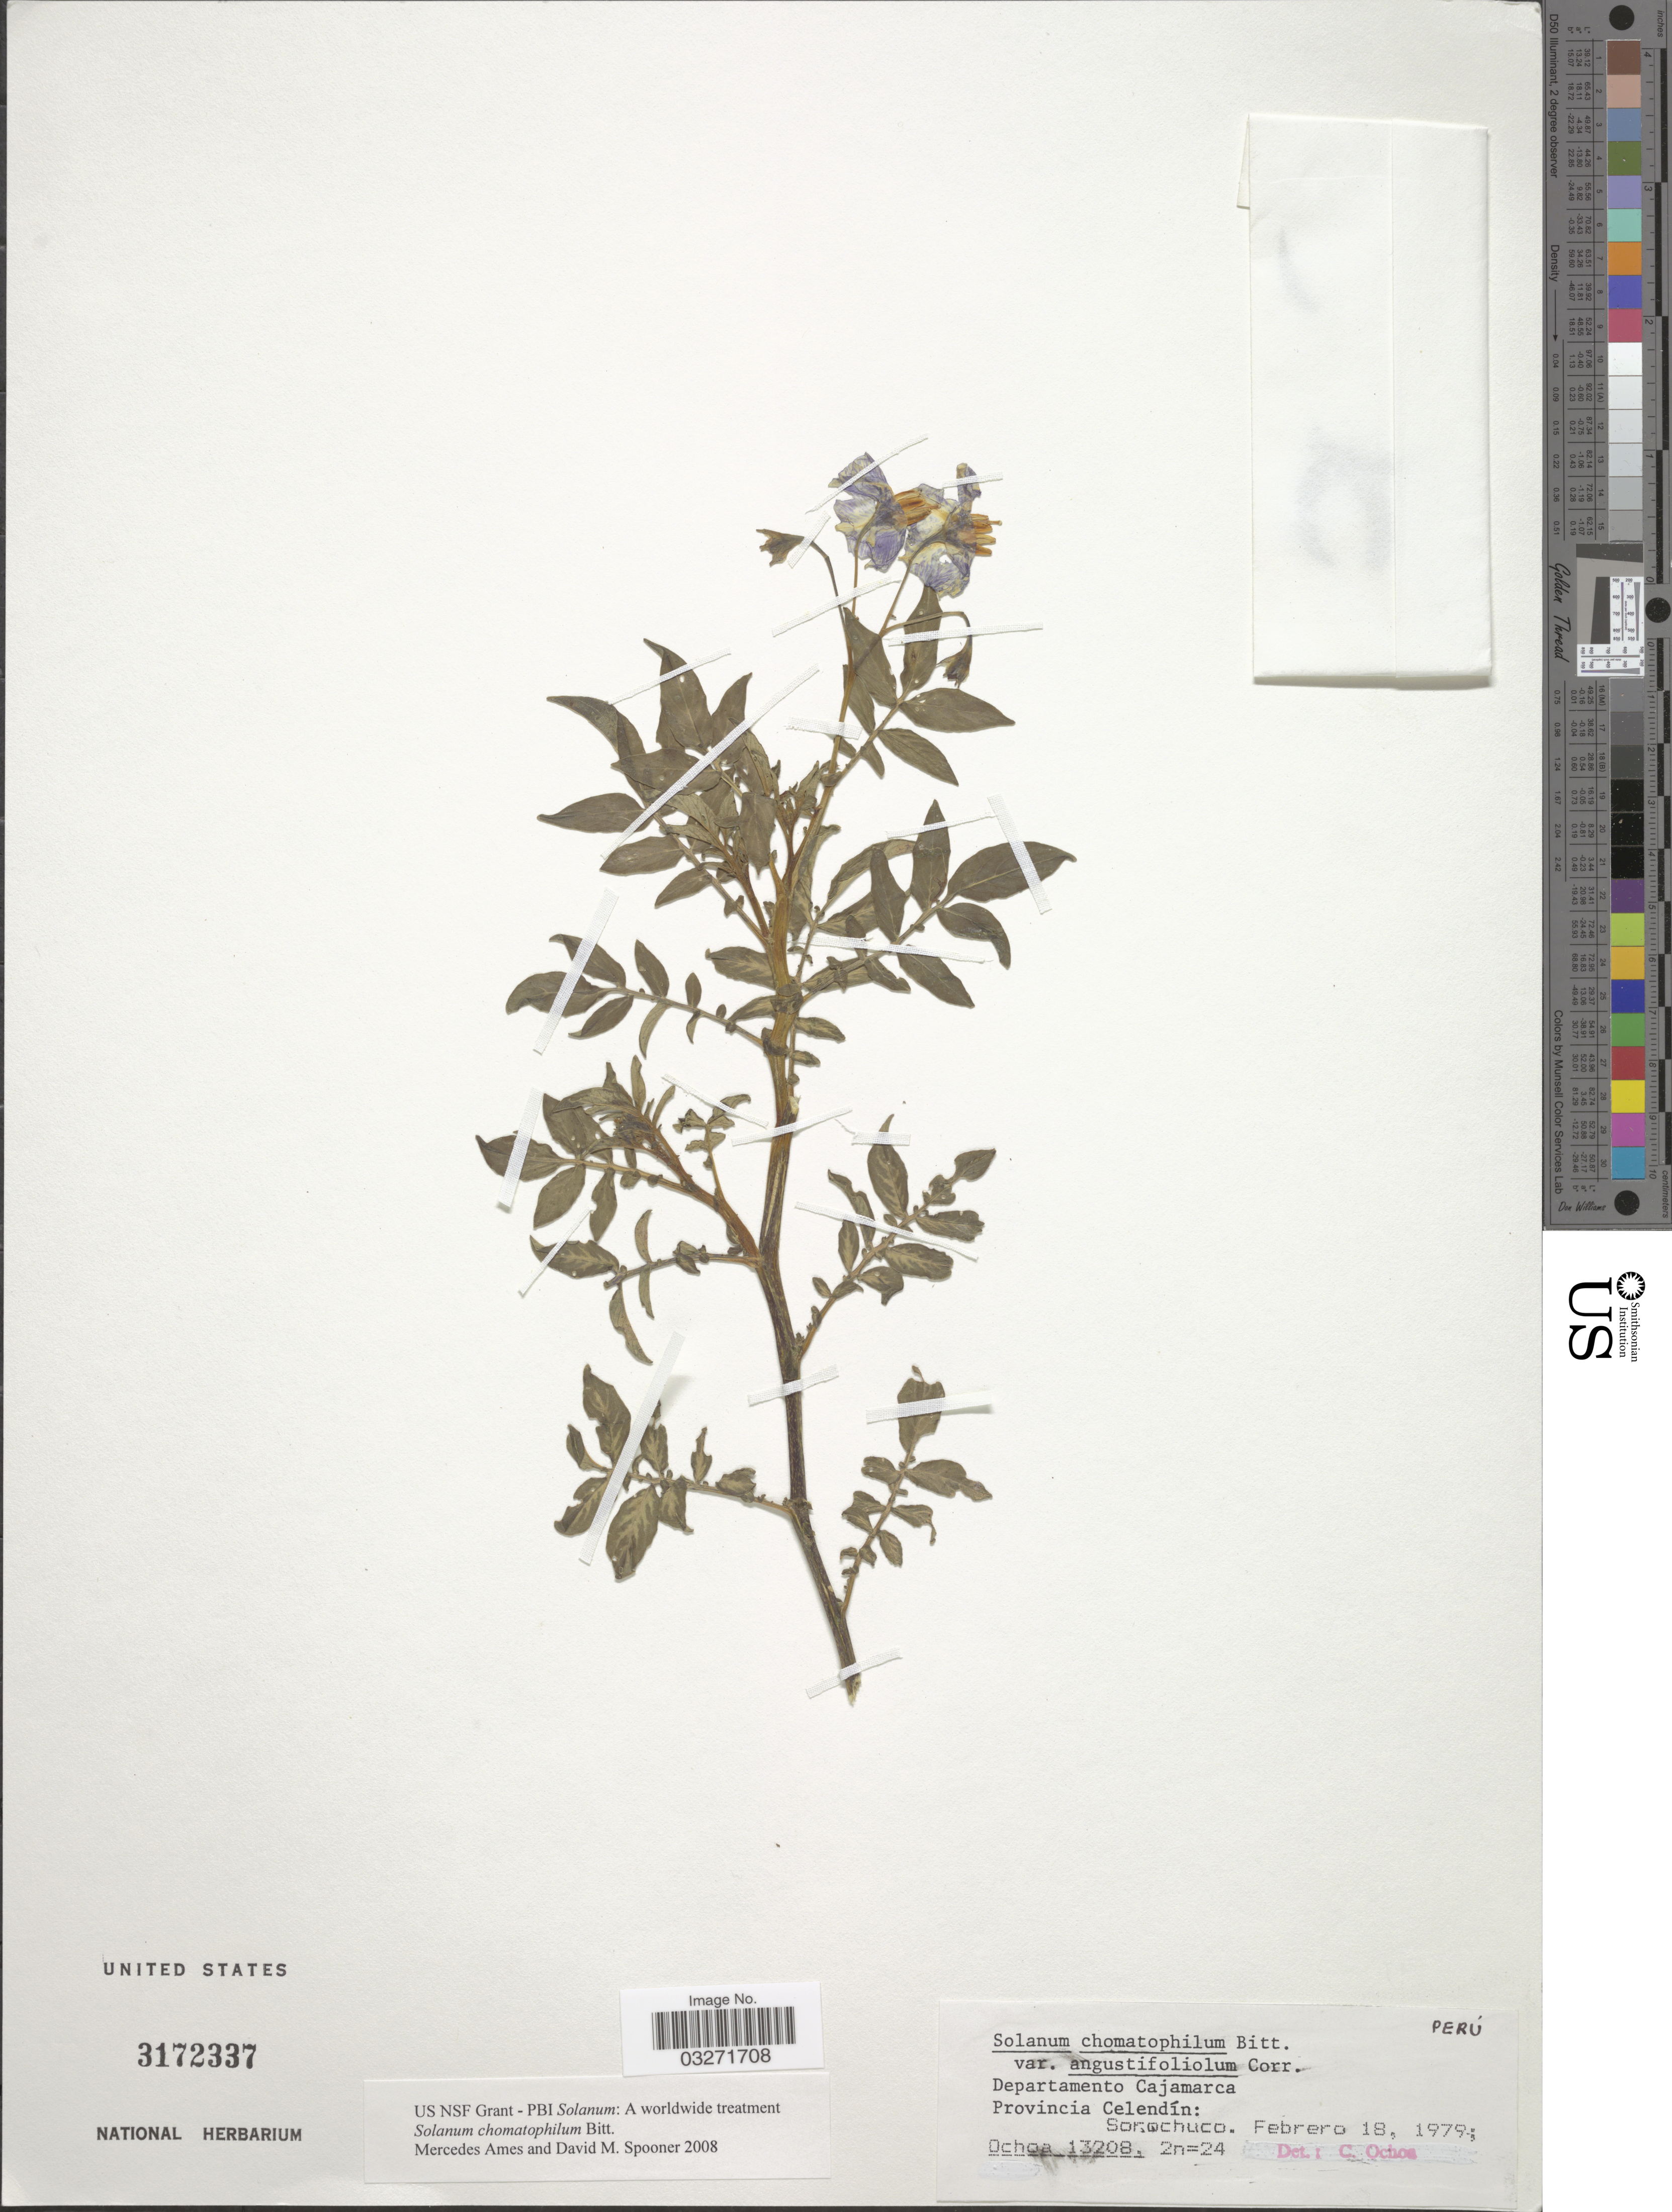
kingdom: Plantae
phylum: Tracheophyta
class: Magnoliopsida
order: Solanales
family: Solanaceae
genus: Solanum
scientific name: Solanum chomatophilum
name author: Bitter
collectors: -. Ochoa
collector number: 13208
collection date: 1979-02-18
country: Peru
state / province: Cajamarca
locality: Departamento Cajamarca. Provincia Celendín: Sorochuco.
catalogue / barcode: US 3172337